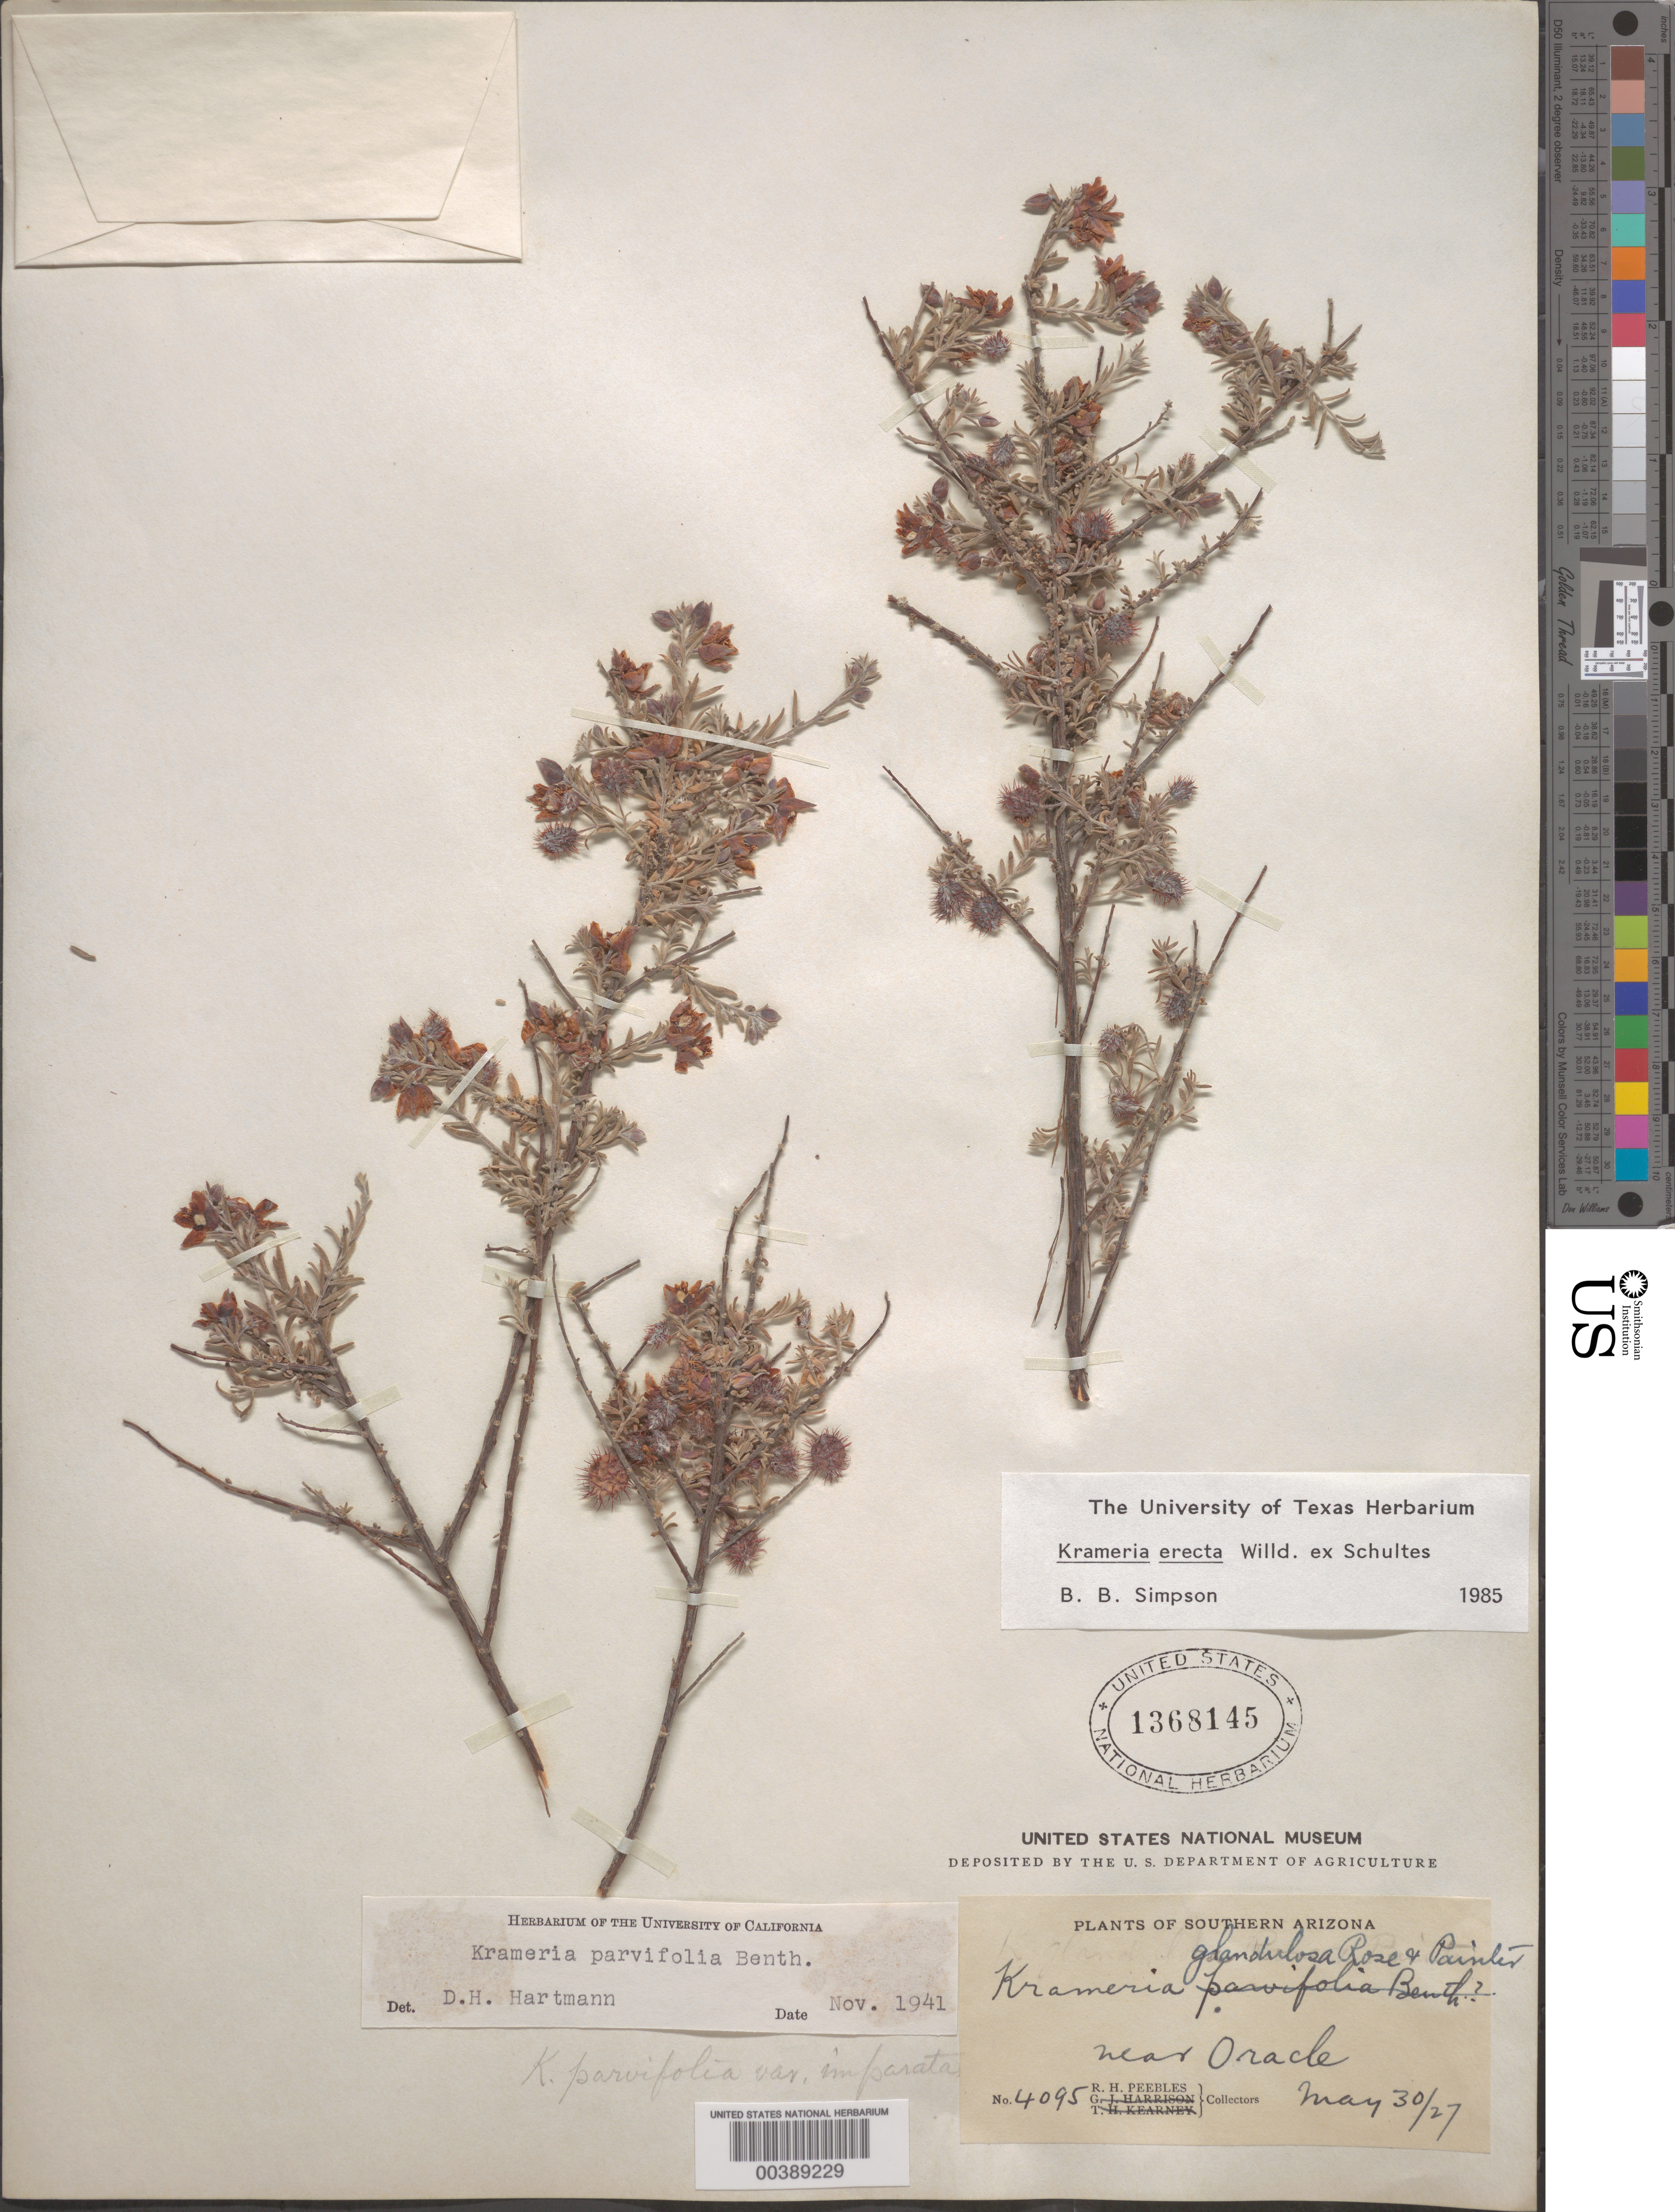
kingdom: Plantae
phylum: Tracheophyta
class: Magnoliopsida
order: Zygophyllales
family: Krameriaceae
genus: Krameria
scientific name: Krameria erecta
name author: Willd. ex Schult.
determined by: Simpson, B. B.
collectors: R. H. Peebles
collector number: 4095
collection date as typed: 30 May 1927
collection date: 1927-05-30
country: United States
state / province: Arizona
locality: Near oracle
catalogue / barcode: US 1368145